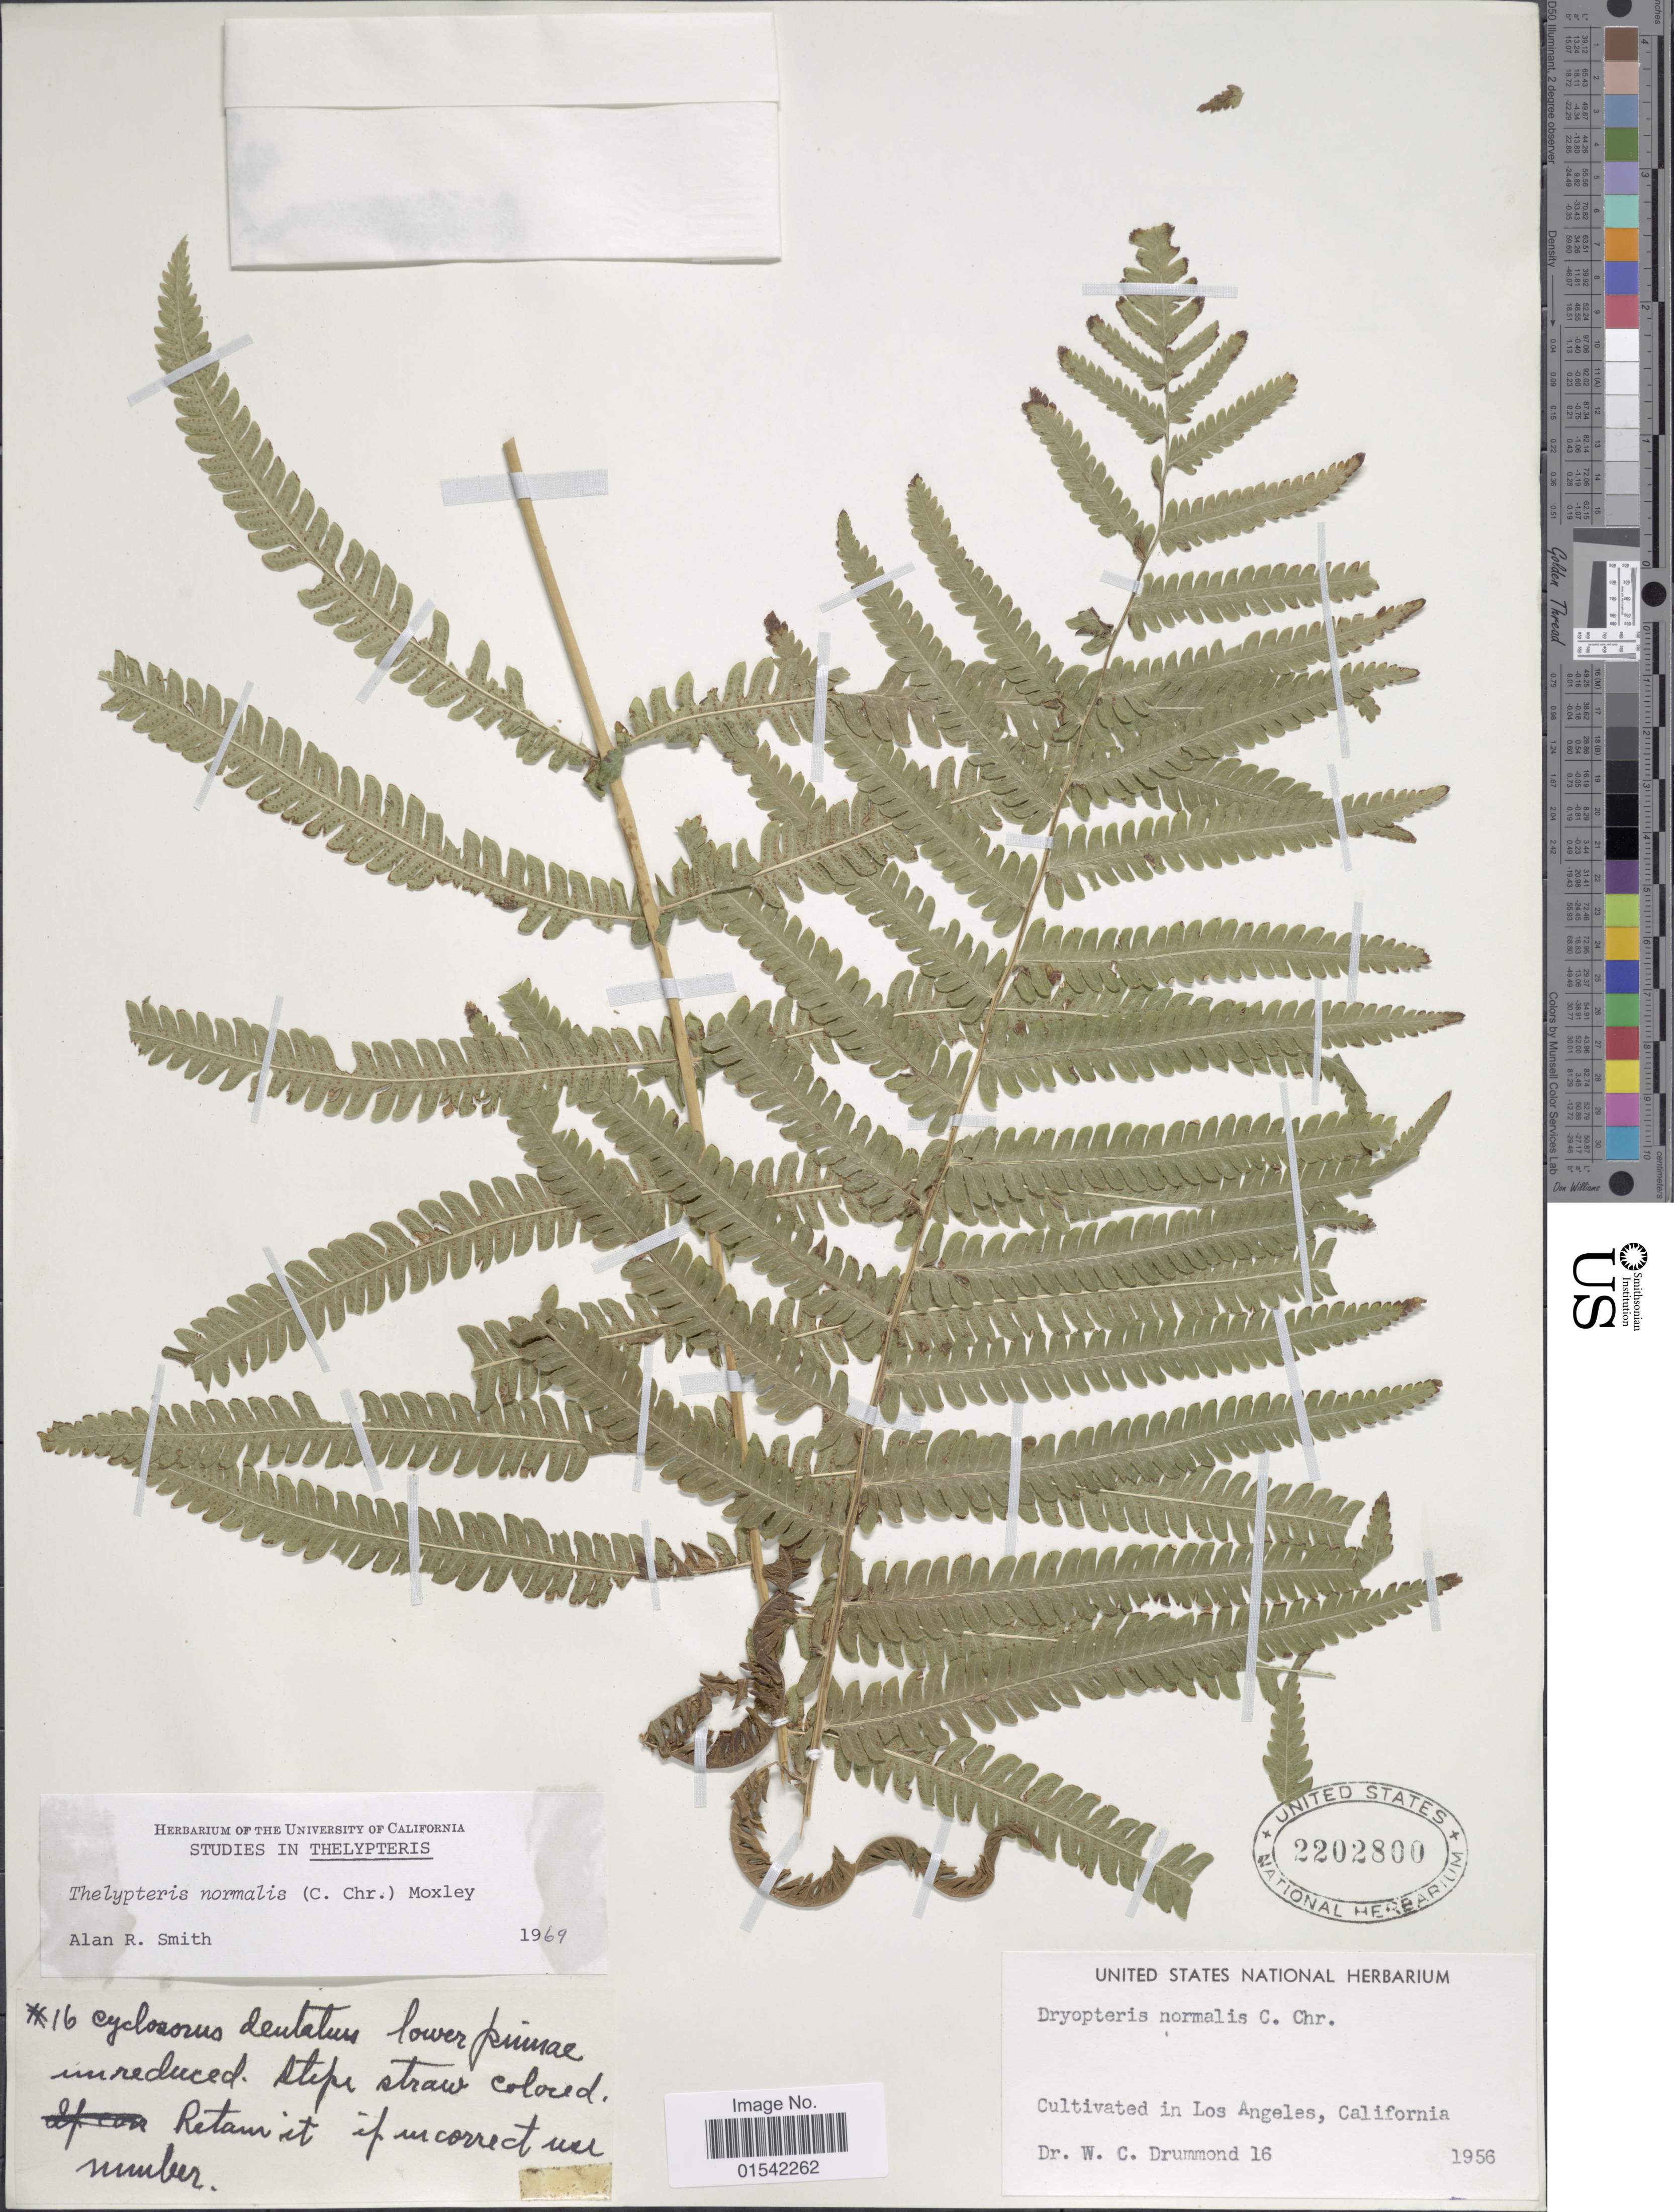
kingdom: Plantae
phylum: Tracheophyta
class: Polypodiopsida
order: Polypodiales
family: Thelypteridaceae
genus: Cyclosorus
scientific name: Cyclosorus kunthii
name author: (Desv.) Christenh.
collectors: W. Drummond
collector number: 16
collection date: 1956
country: United States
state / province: California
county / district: Los Angeles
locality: Cultivated in Los Angeles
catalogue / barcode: US 2202800